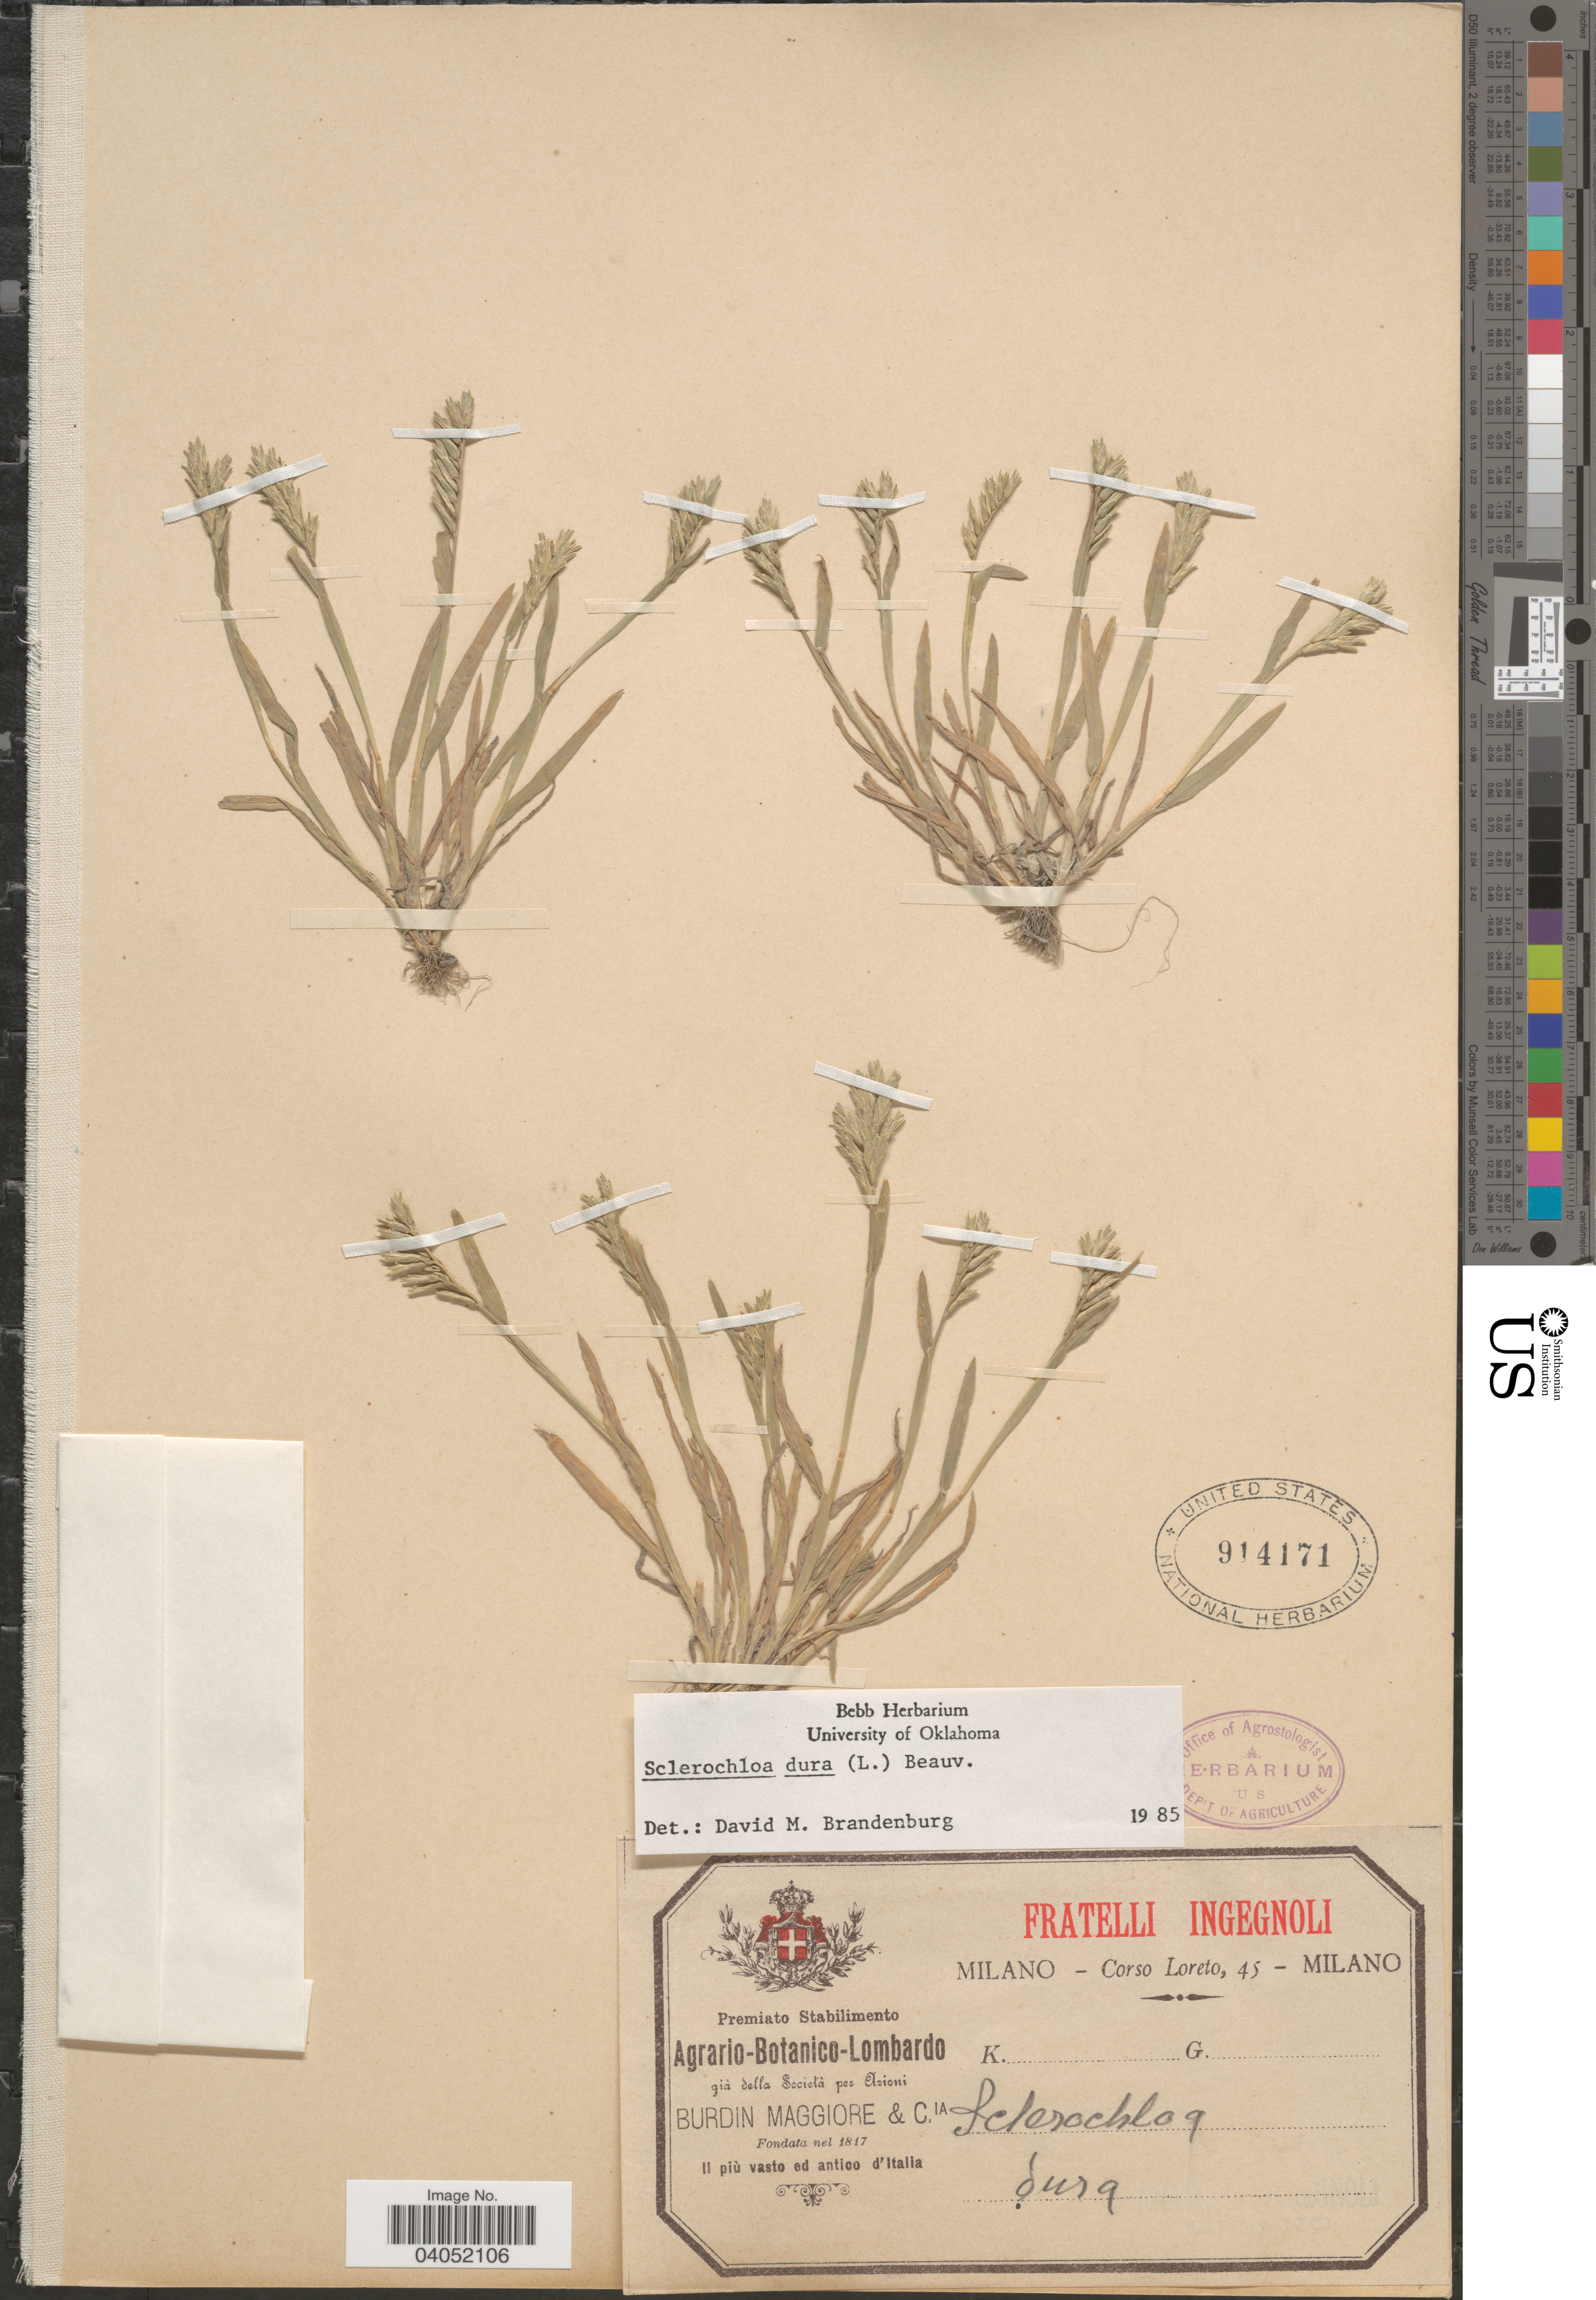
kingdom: Plantae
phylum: Tracheophyta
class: Liliopsida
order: Poales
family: Poaceae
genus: Sclerochloa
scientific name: Sclerochloa dura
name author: (L.) P. Beauv.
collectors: Loreto, C.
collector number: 45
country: Italy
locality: Milano [unsure placement].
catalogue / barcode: US 914171